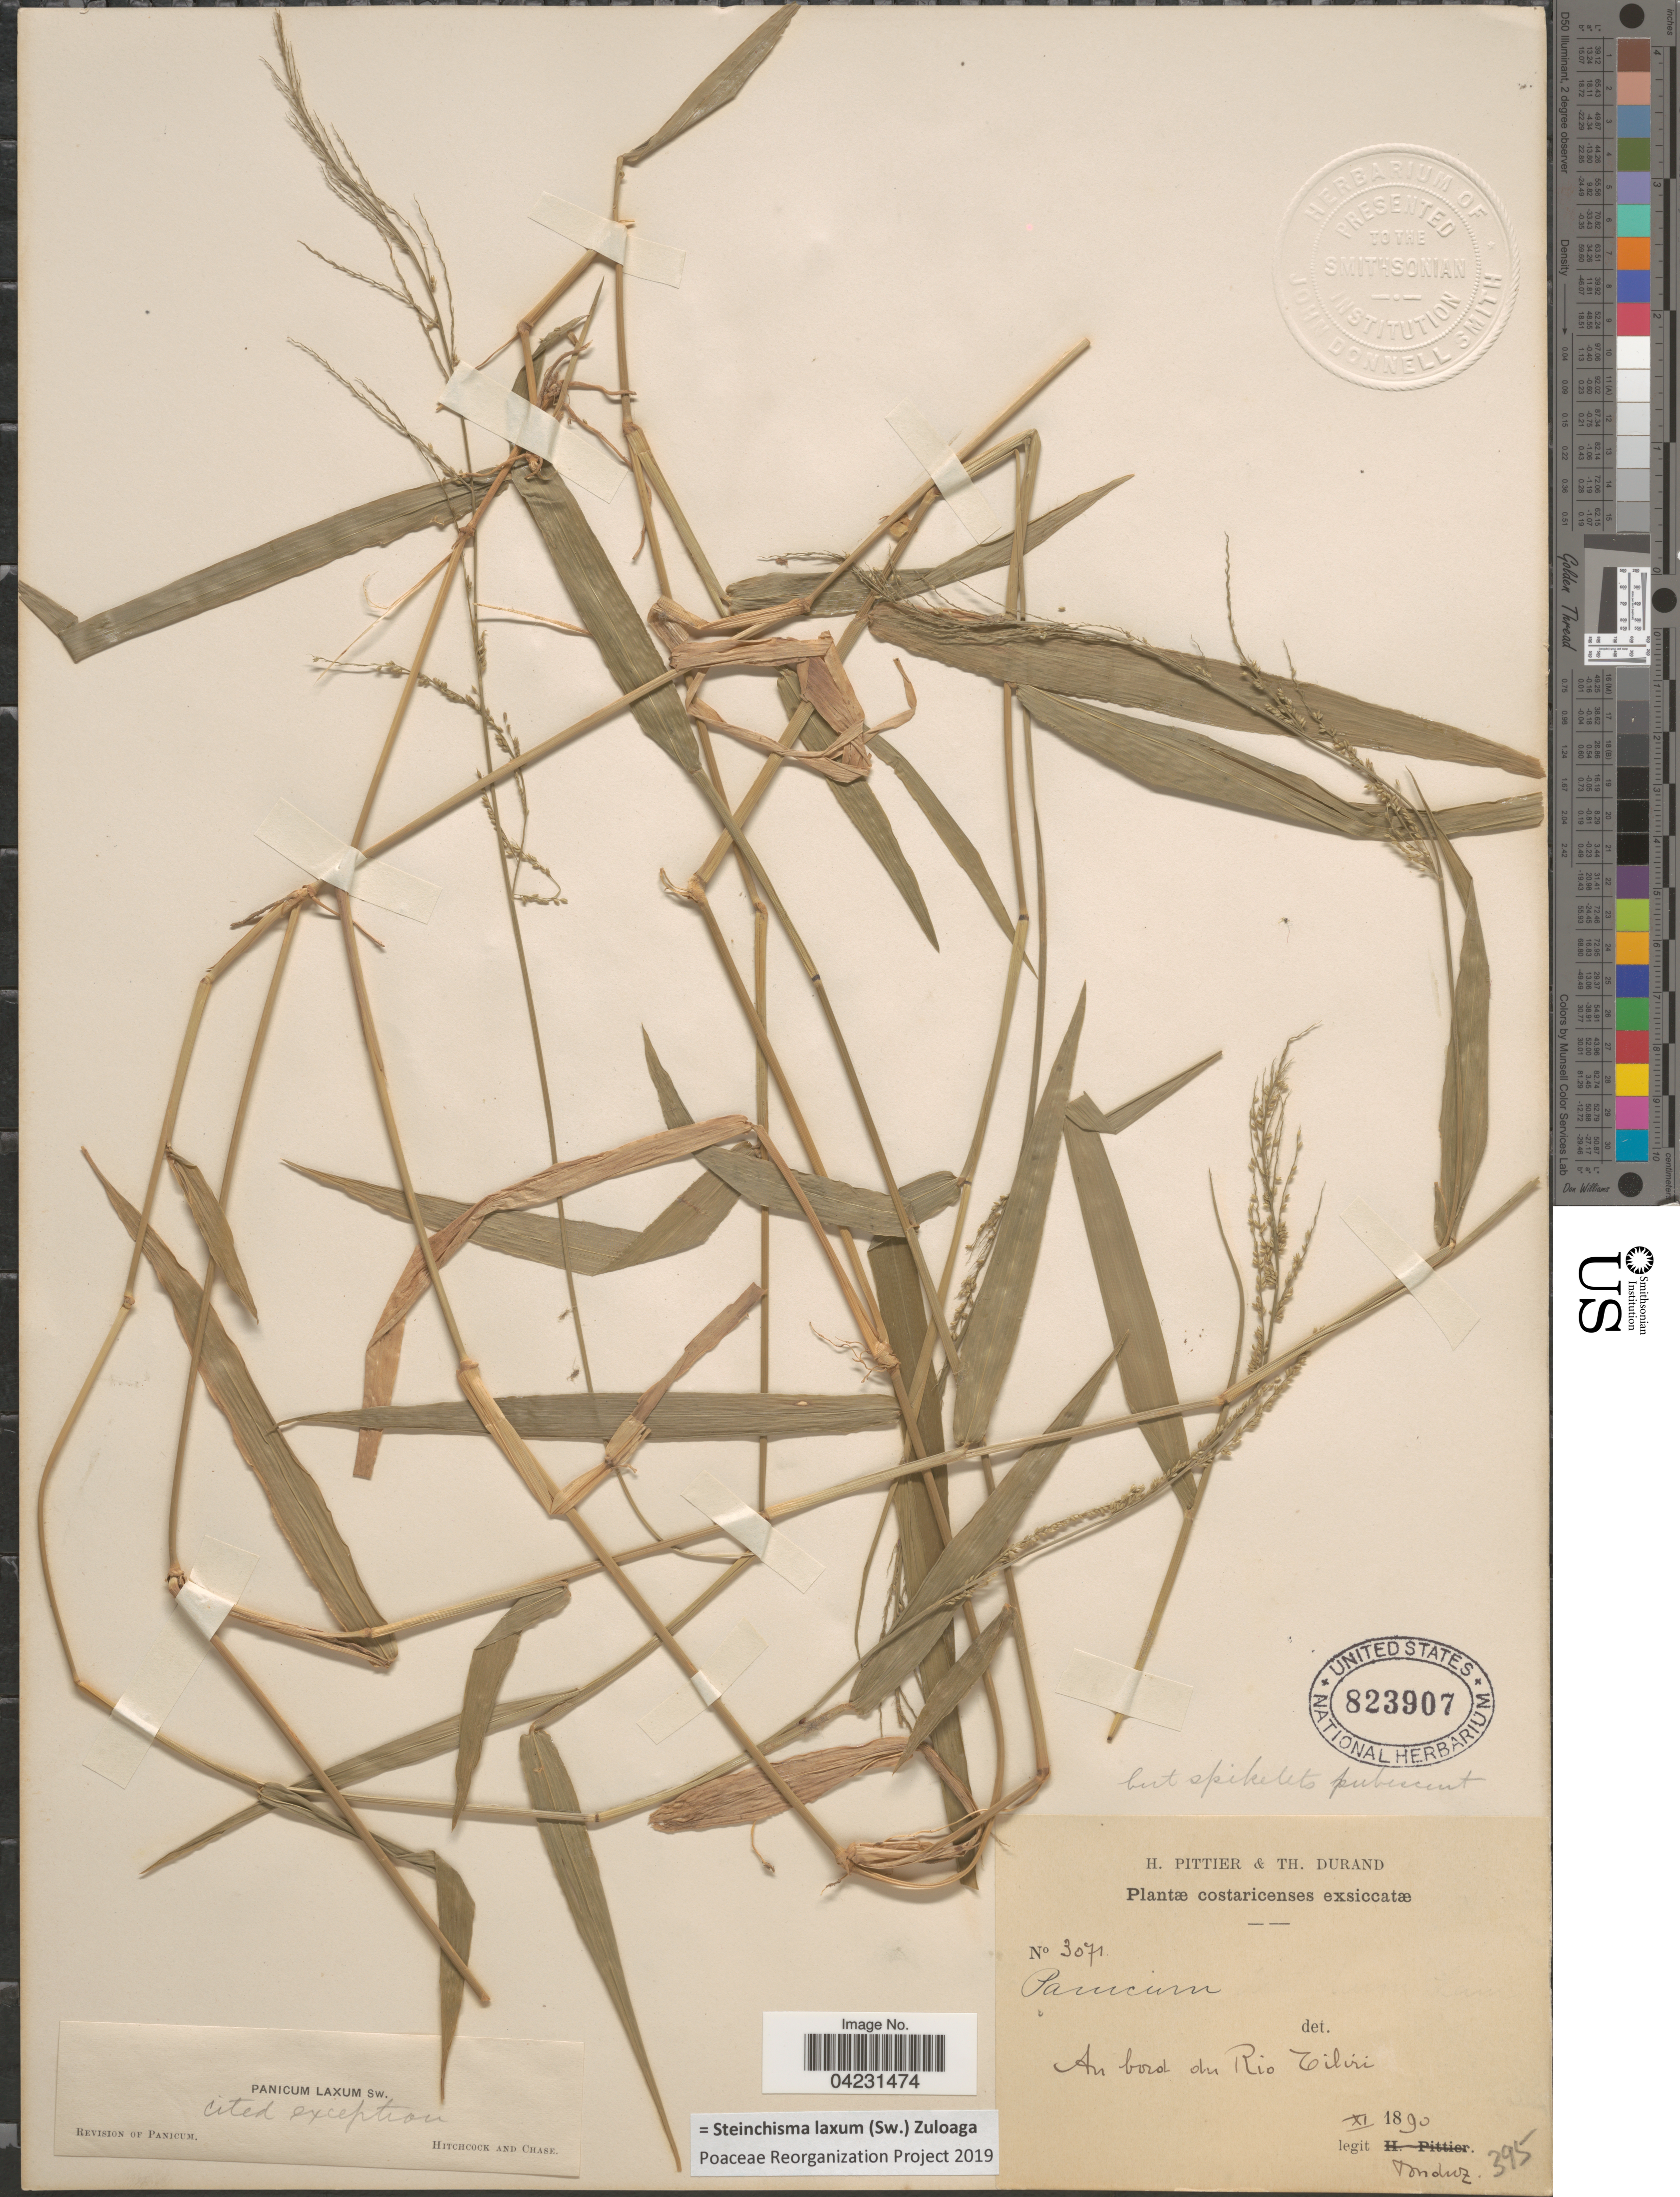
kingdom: Plantae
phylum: Tracheophyta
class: Liliopsida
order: Poales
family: Poaceae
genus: Steinchisma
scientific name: Steinchisma laxum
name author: (Sw.) Zuloaga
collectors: Tonduz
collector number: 3071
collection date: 1890-11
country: Costa Rica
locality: Au bord du Rio Tiliri.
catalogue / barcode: US 823907